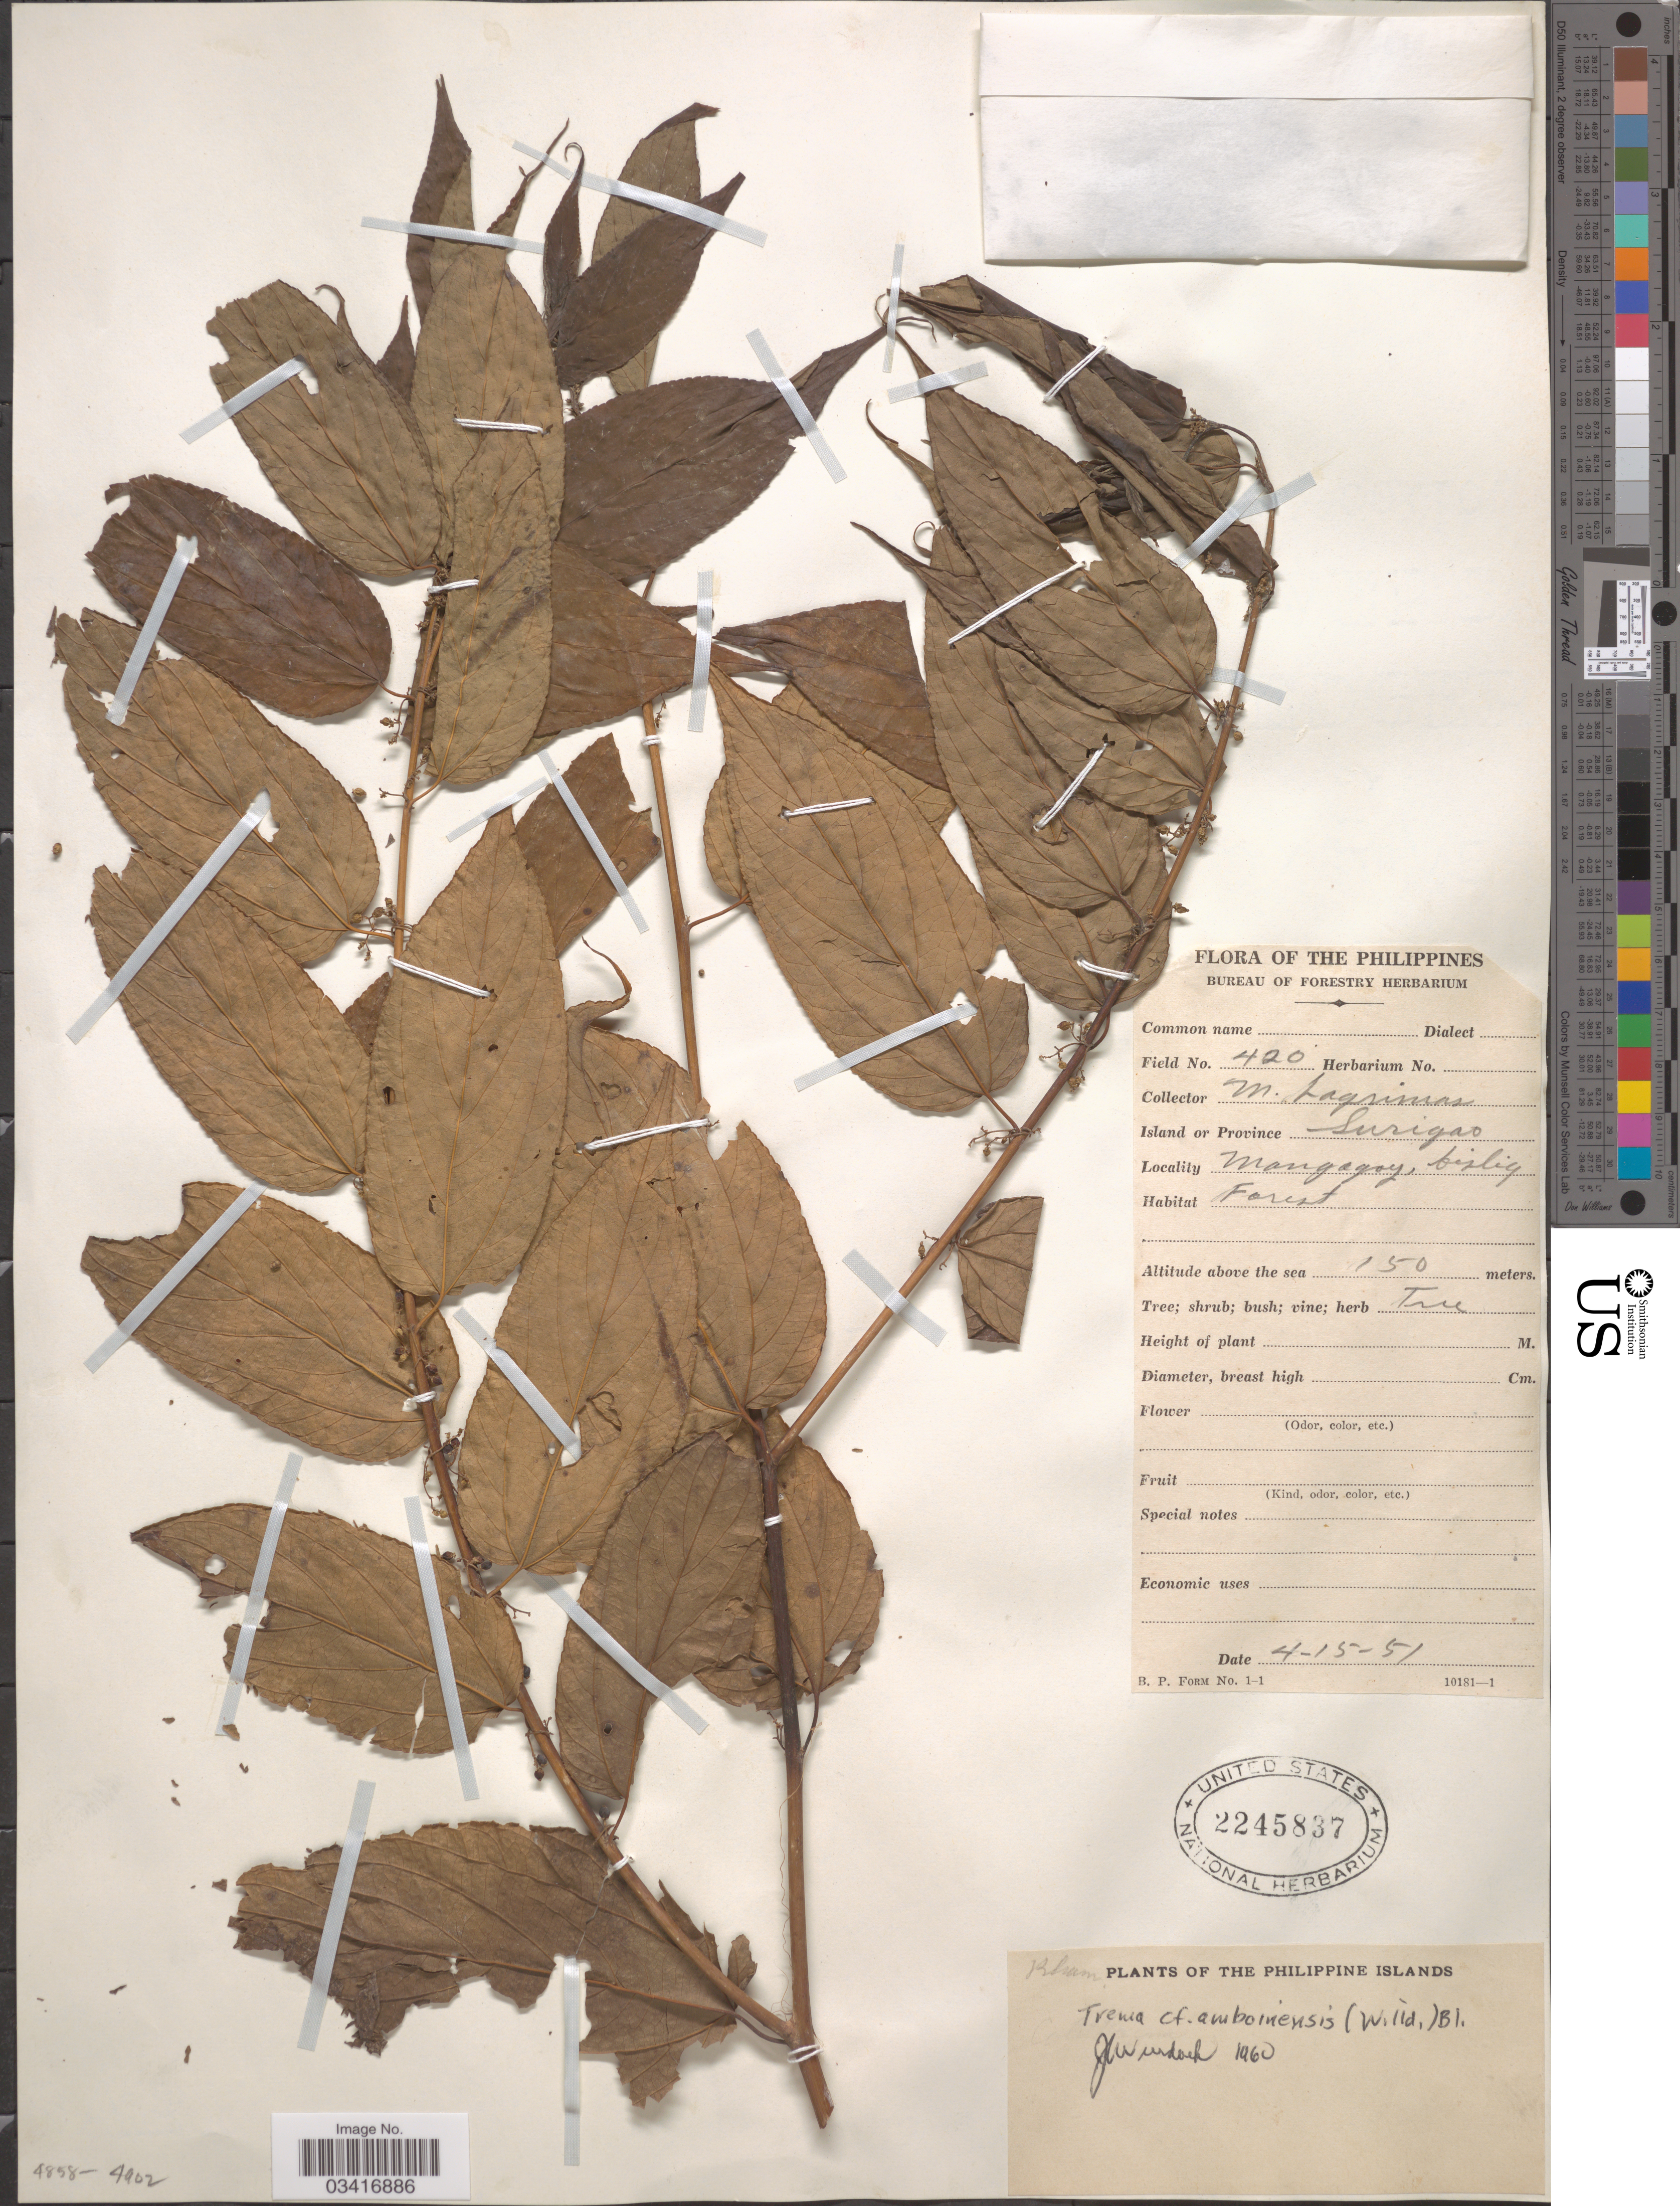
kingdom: Plantae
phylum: Tracheophyta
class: Magnoliopsida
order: Rosales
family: Cannabaceae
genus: Trema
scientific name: Trema amboinense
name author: (Willd.) Blume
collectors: M. Lagrimas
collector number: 420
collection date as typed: Transcribed d/m/y: 15/4/51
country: Philippines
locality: Province Surigao. Mangagoy, Bislig.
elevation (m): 150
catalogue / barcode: US 2245837